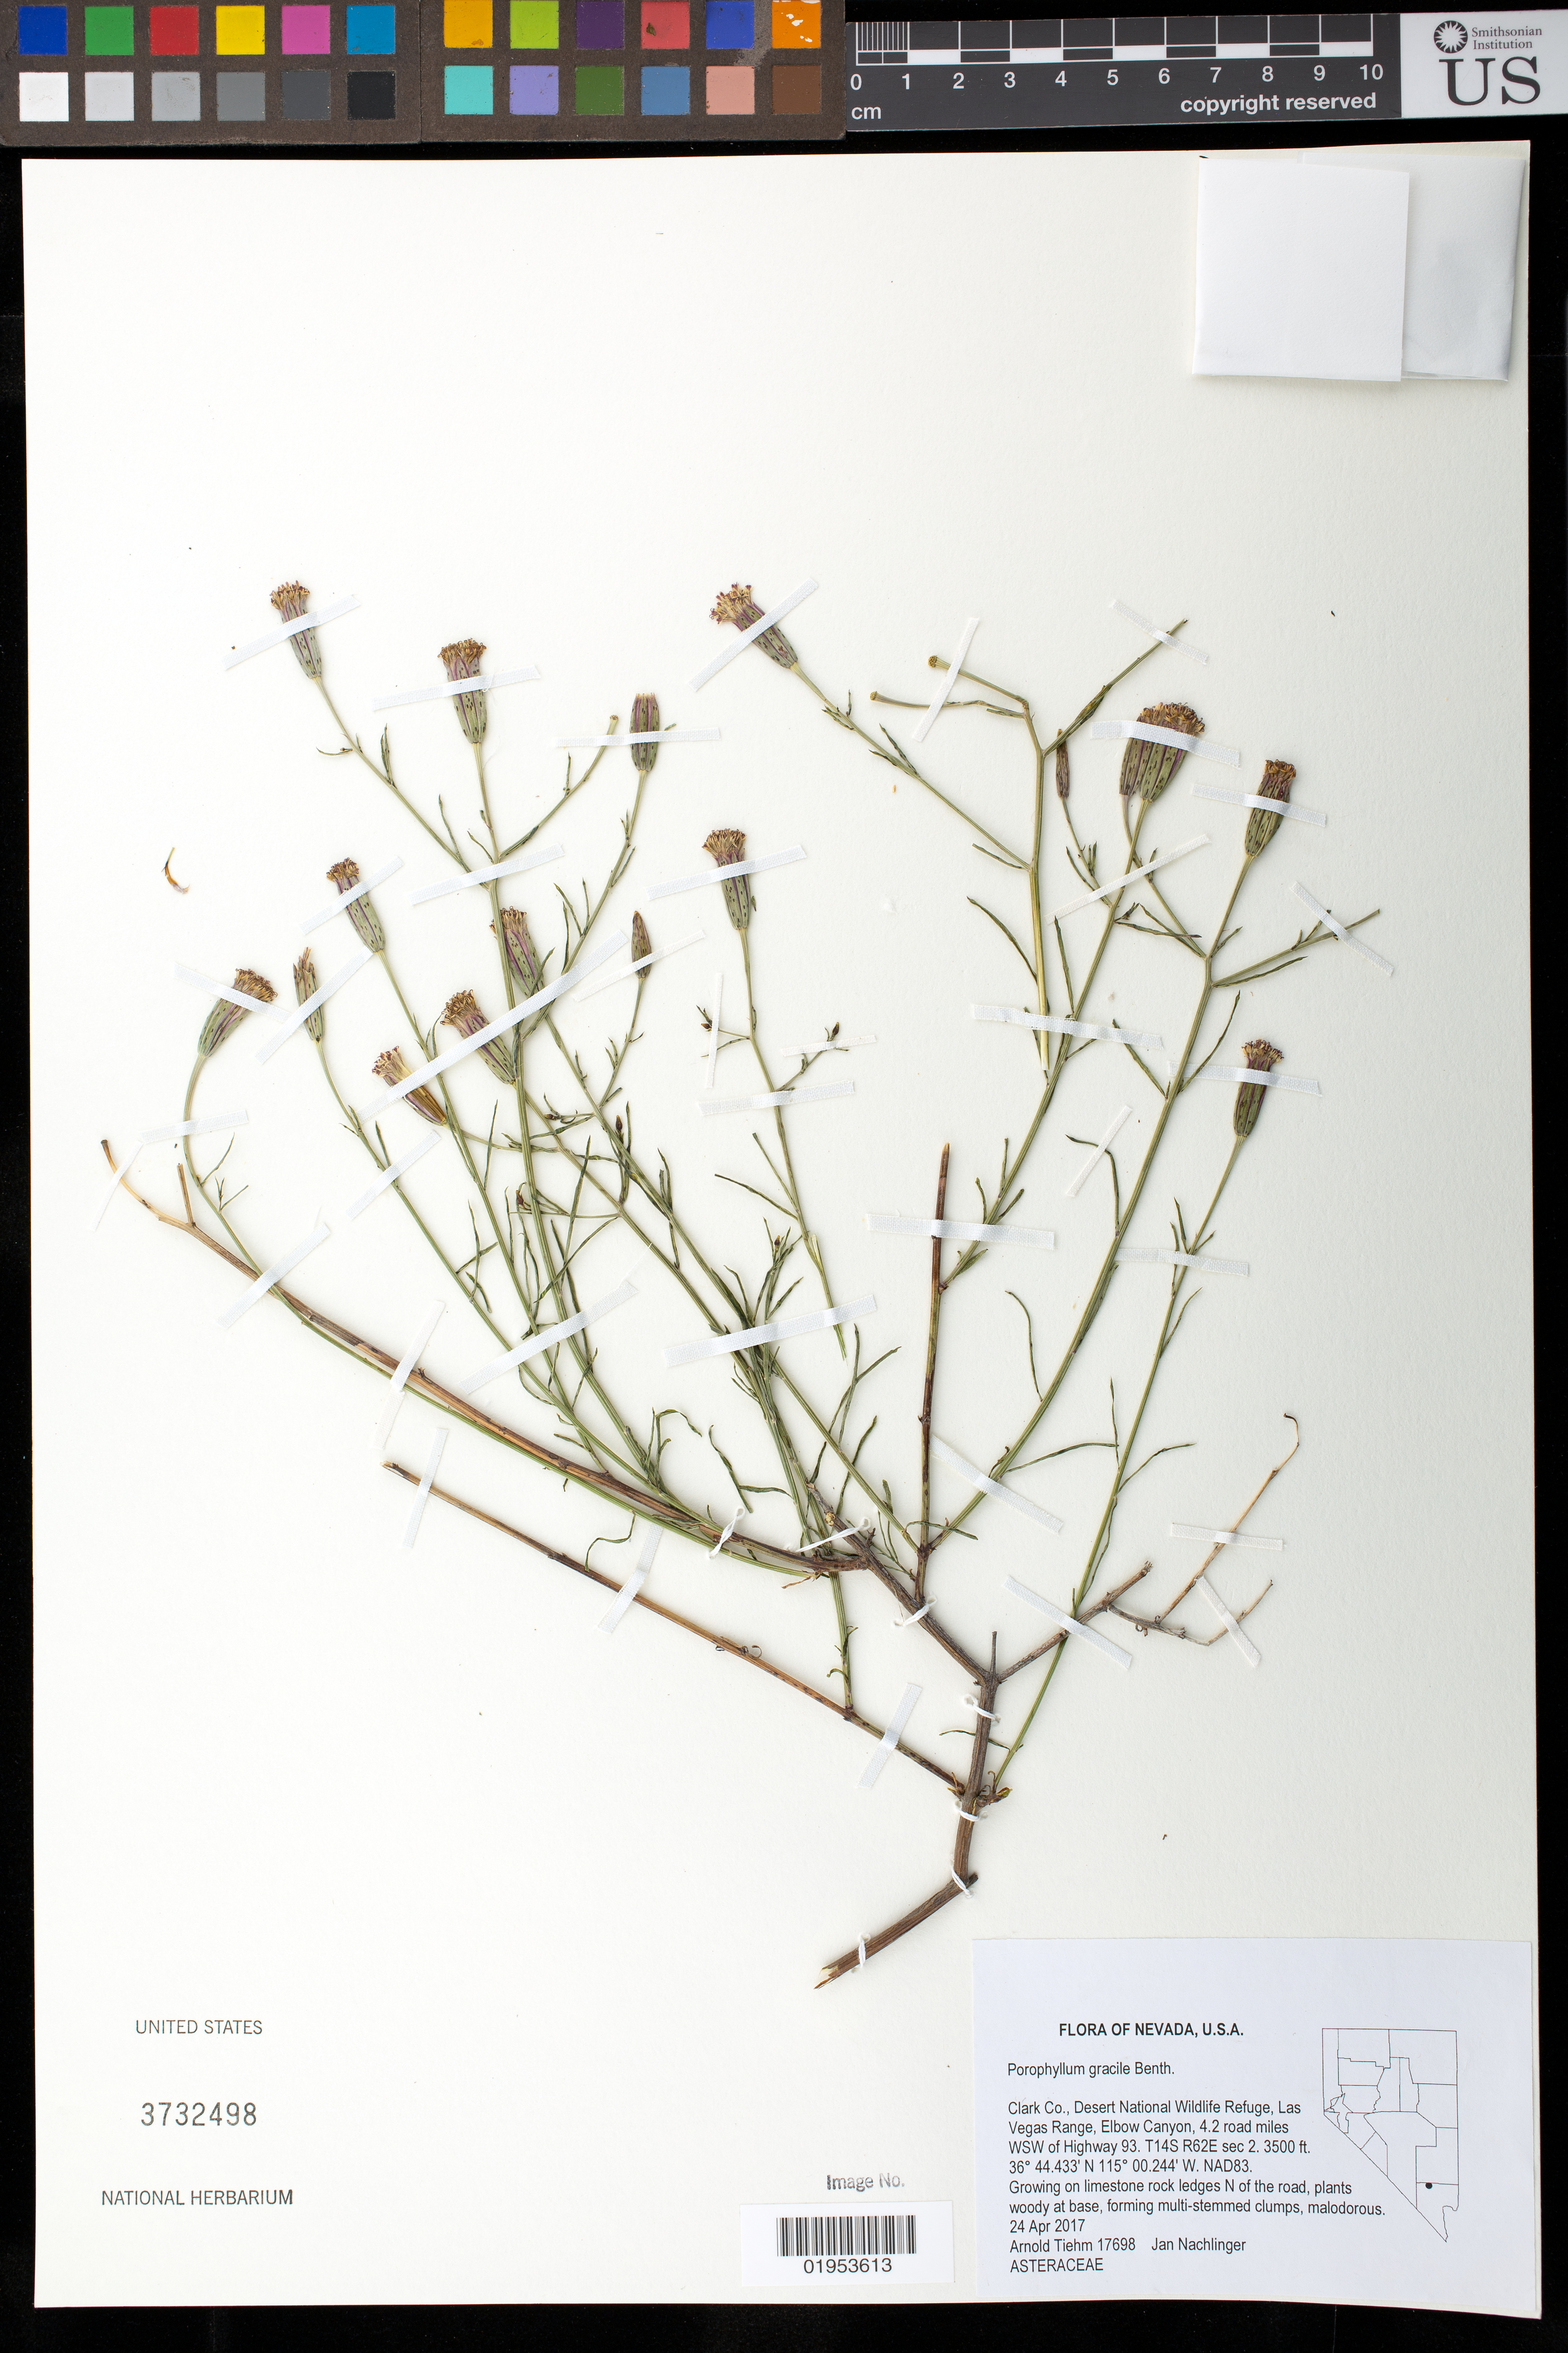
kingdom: Plantae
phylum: Tracheophyta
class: Magnoliopsida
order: Asterales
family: Asteraceae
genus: Porophyllum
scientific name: Porophyllum gracile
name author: Benth.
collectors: A. Tiehm & J. Nachlinger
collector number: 17698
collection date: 2017-04-24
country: United States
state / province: Nevada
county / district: Clark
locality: Desert National Wildlife Refuge, Las Vegas Range, Elbow Canyon, 4.2 road miles WSW of Highway 93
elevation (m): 1067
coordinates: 36 44.433 N, 115 00.244 W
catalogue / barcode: US 3732498